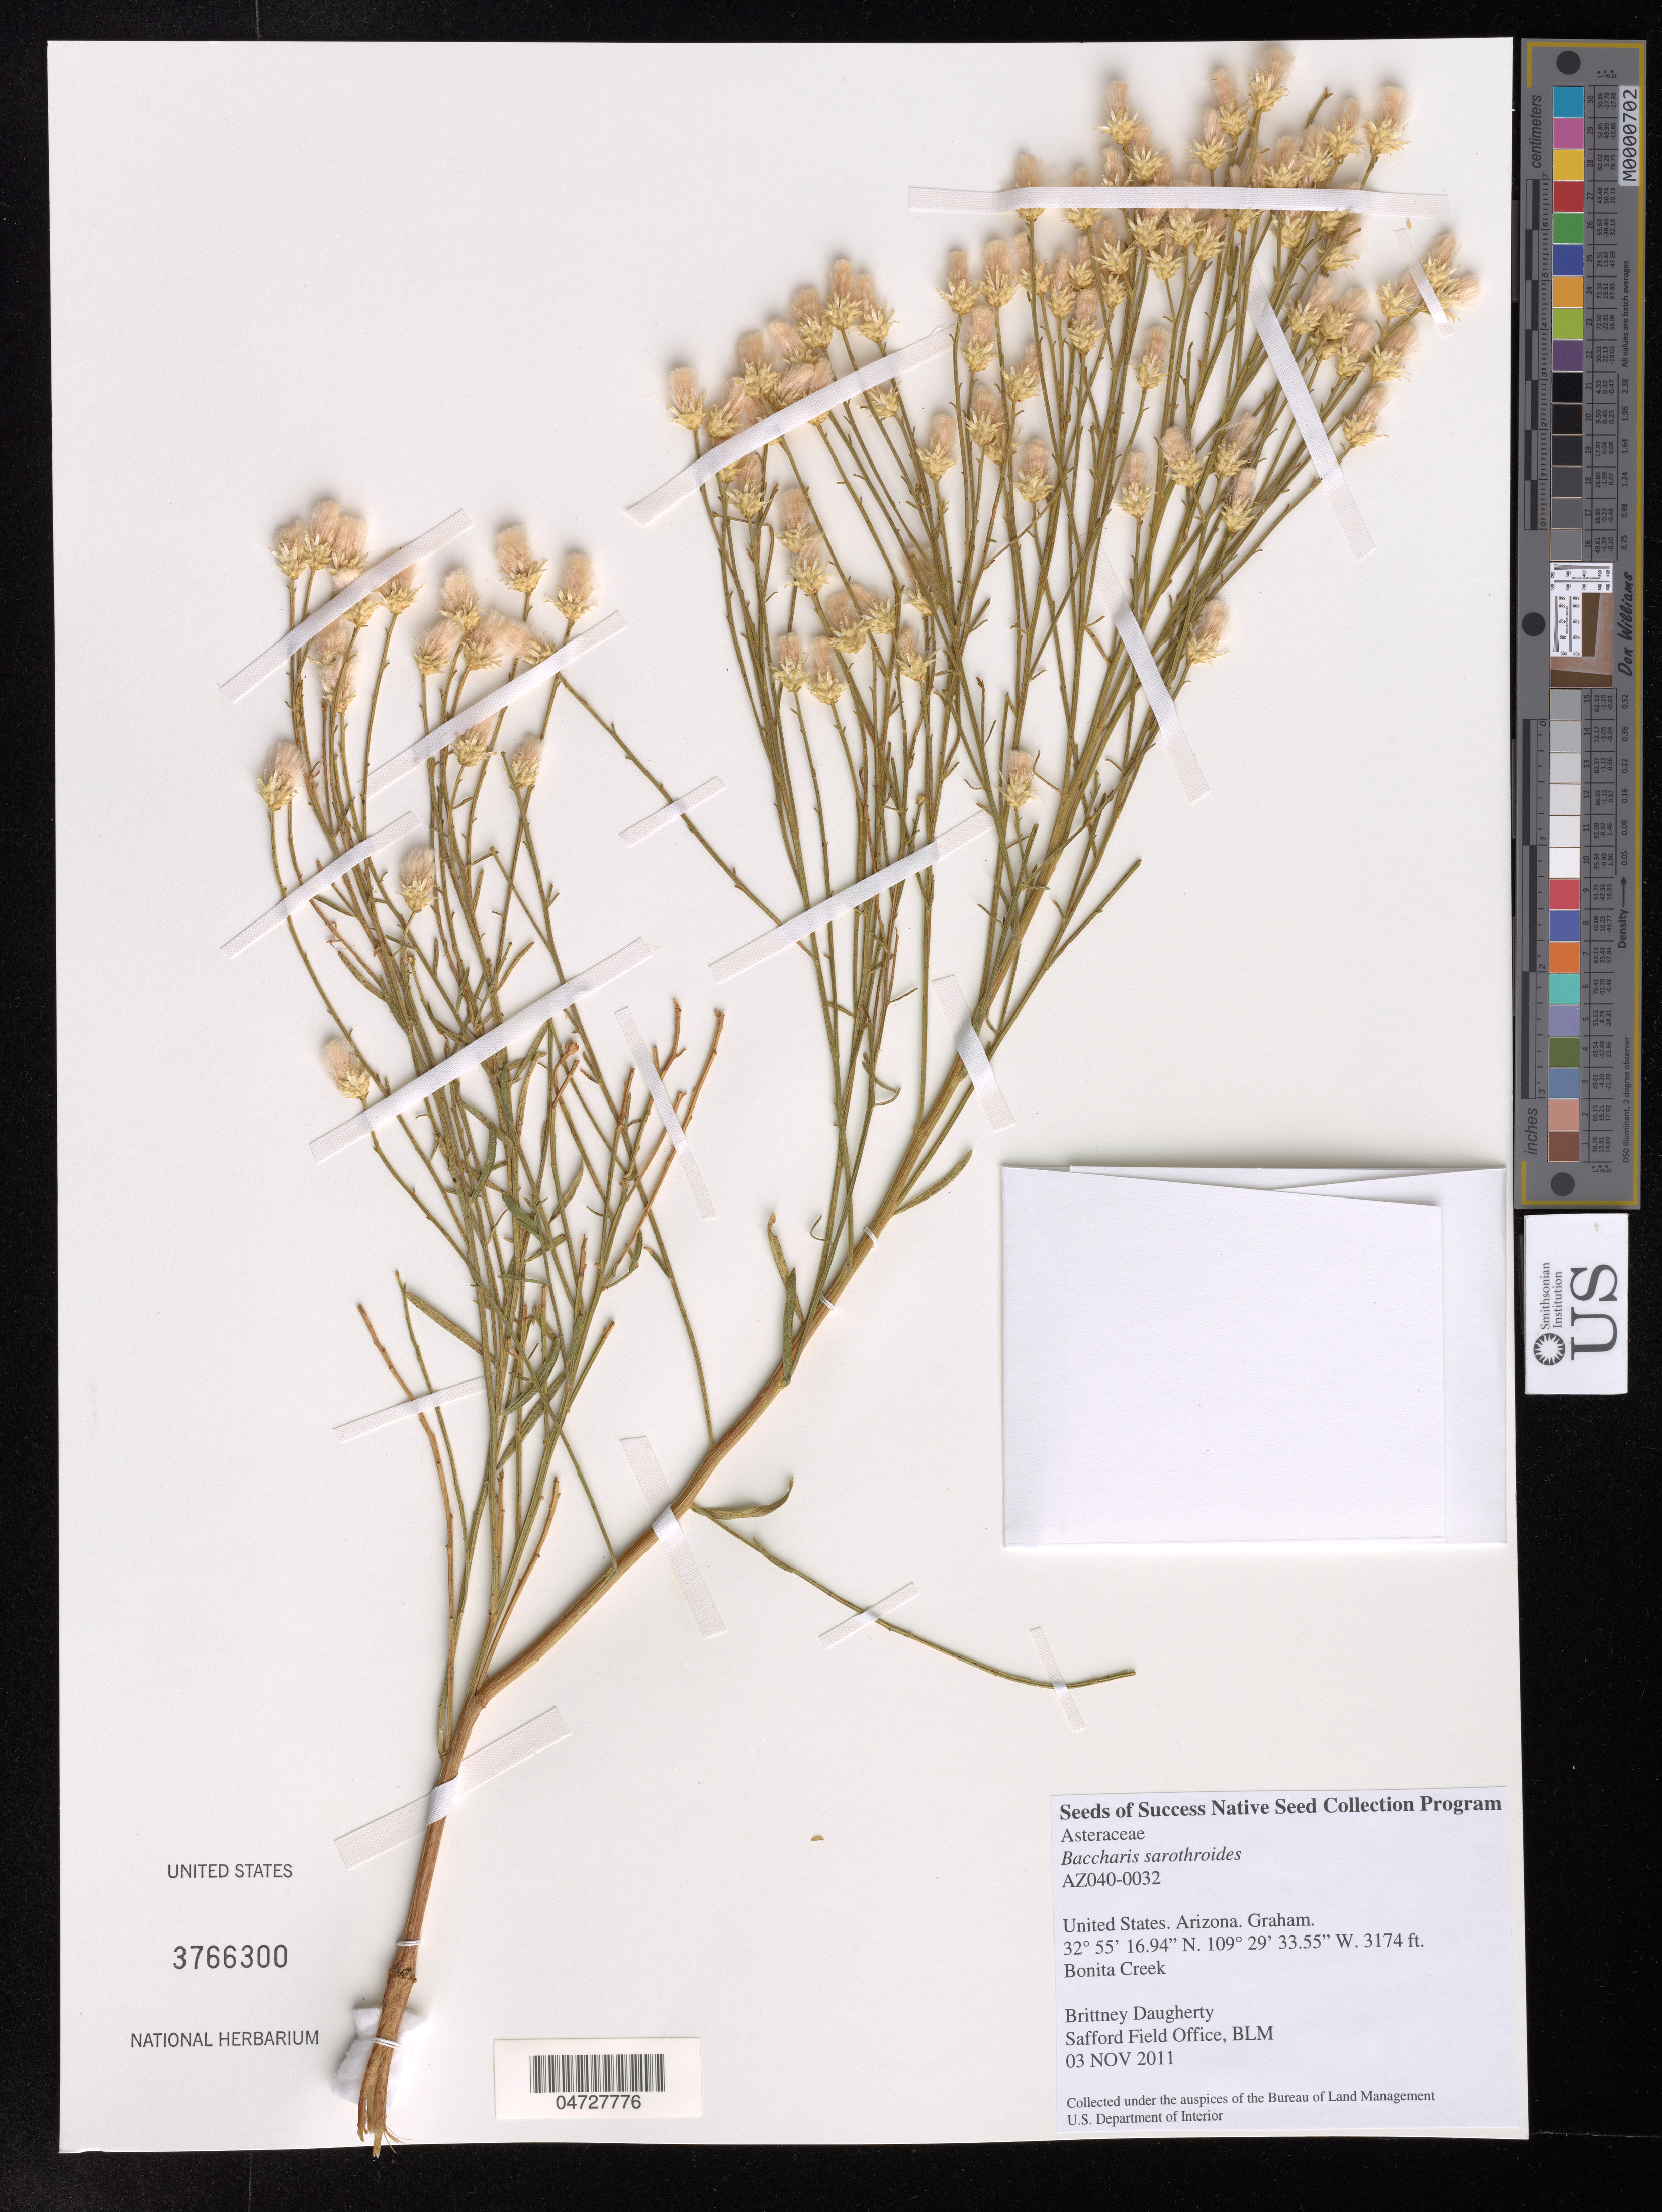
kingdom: Plantae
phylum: Tracheophyta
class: Magnoliopsida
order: Asterales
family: Asteraceae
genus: Baccharis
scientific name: Baccharis sarothroides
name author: A. Gray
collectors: B. Daugherty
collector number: AZ040-0032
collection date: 2011-11-03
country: United States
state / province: Arizona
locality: Graham, Bonita Creek.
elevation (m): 967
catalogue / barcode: US 3766300